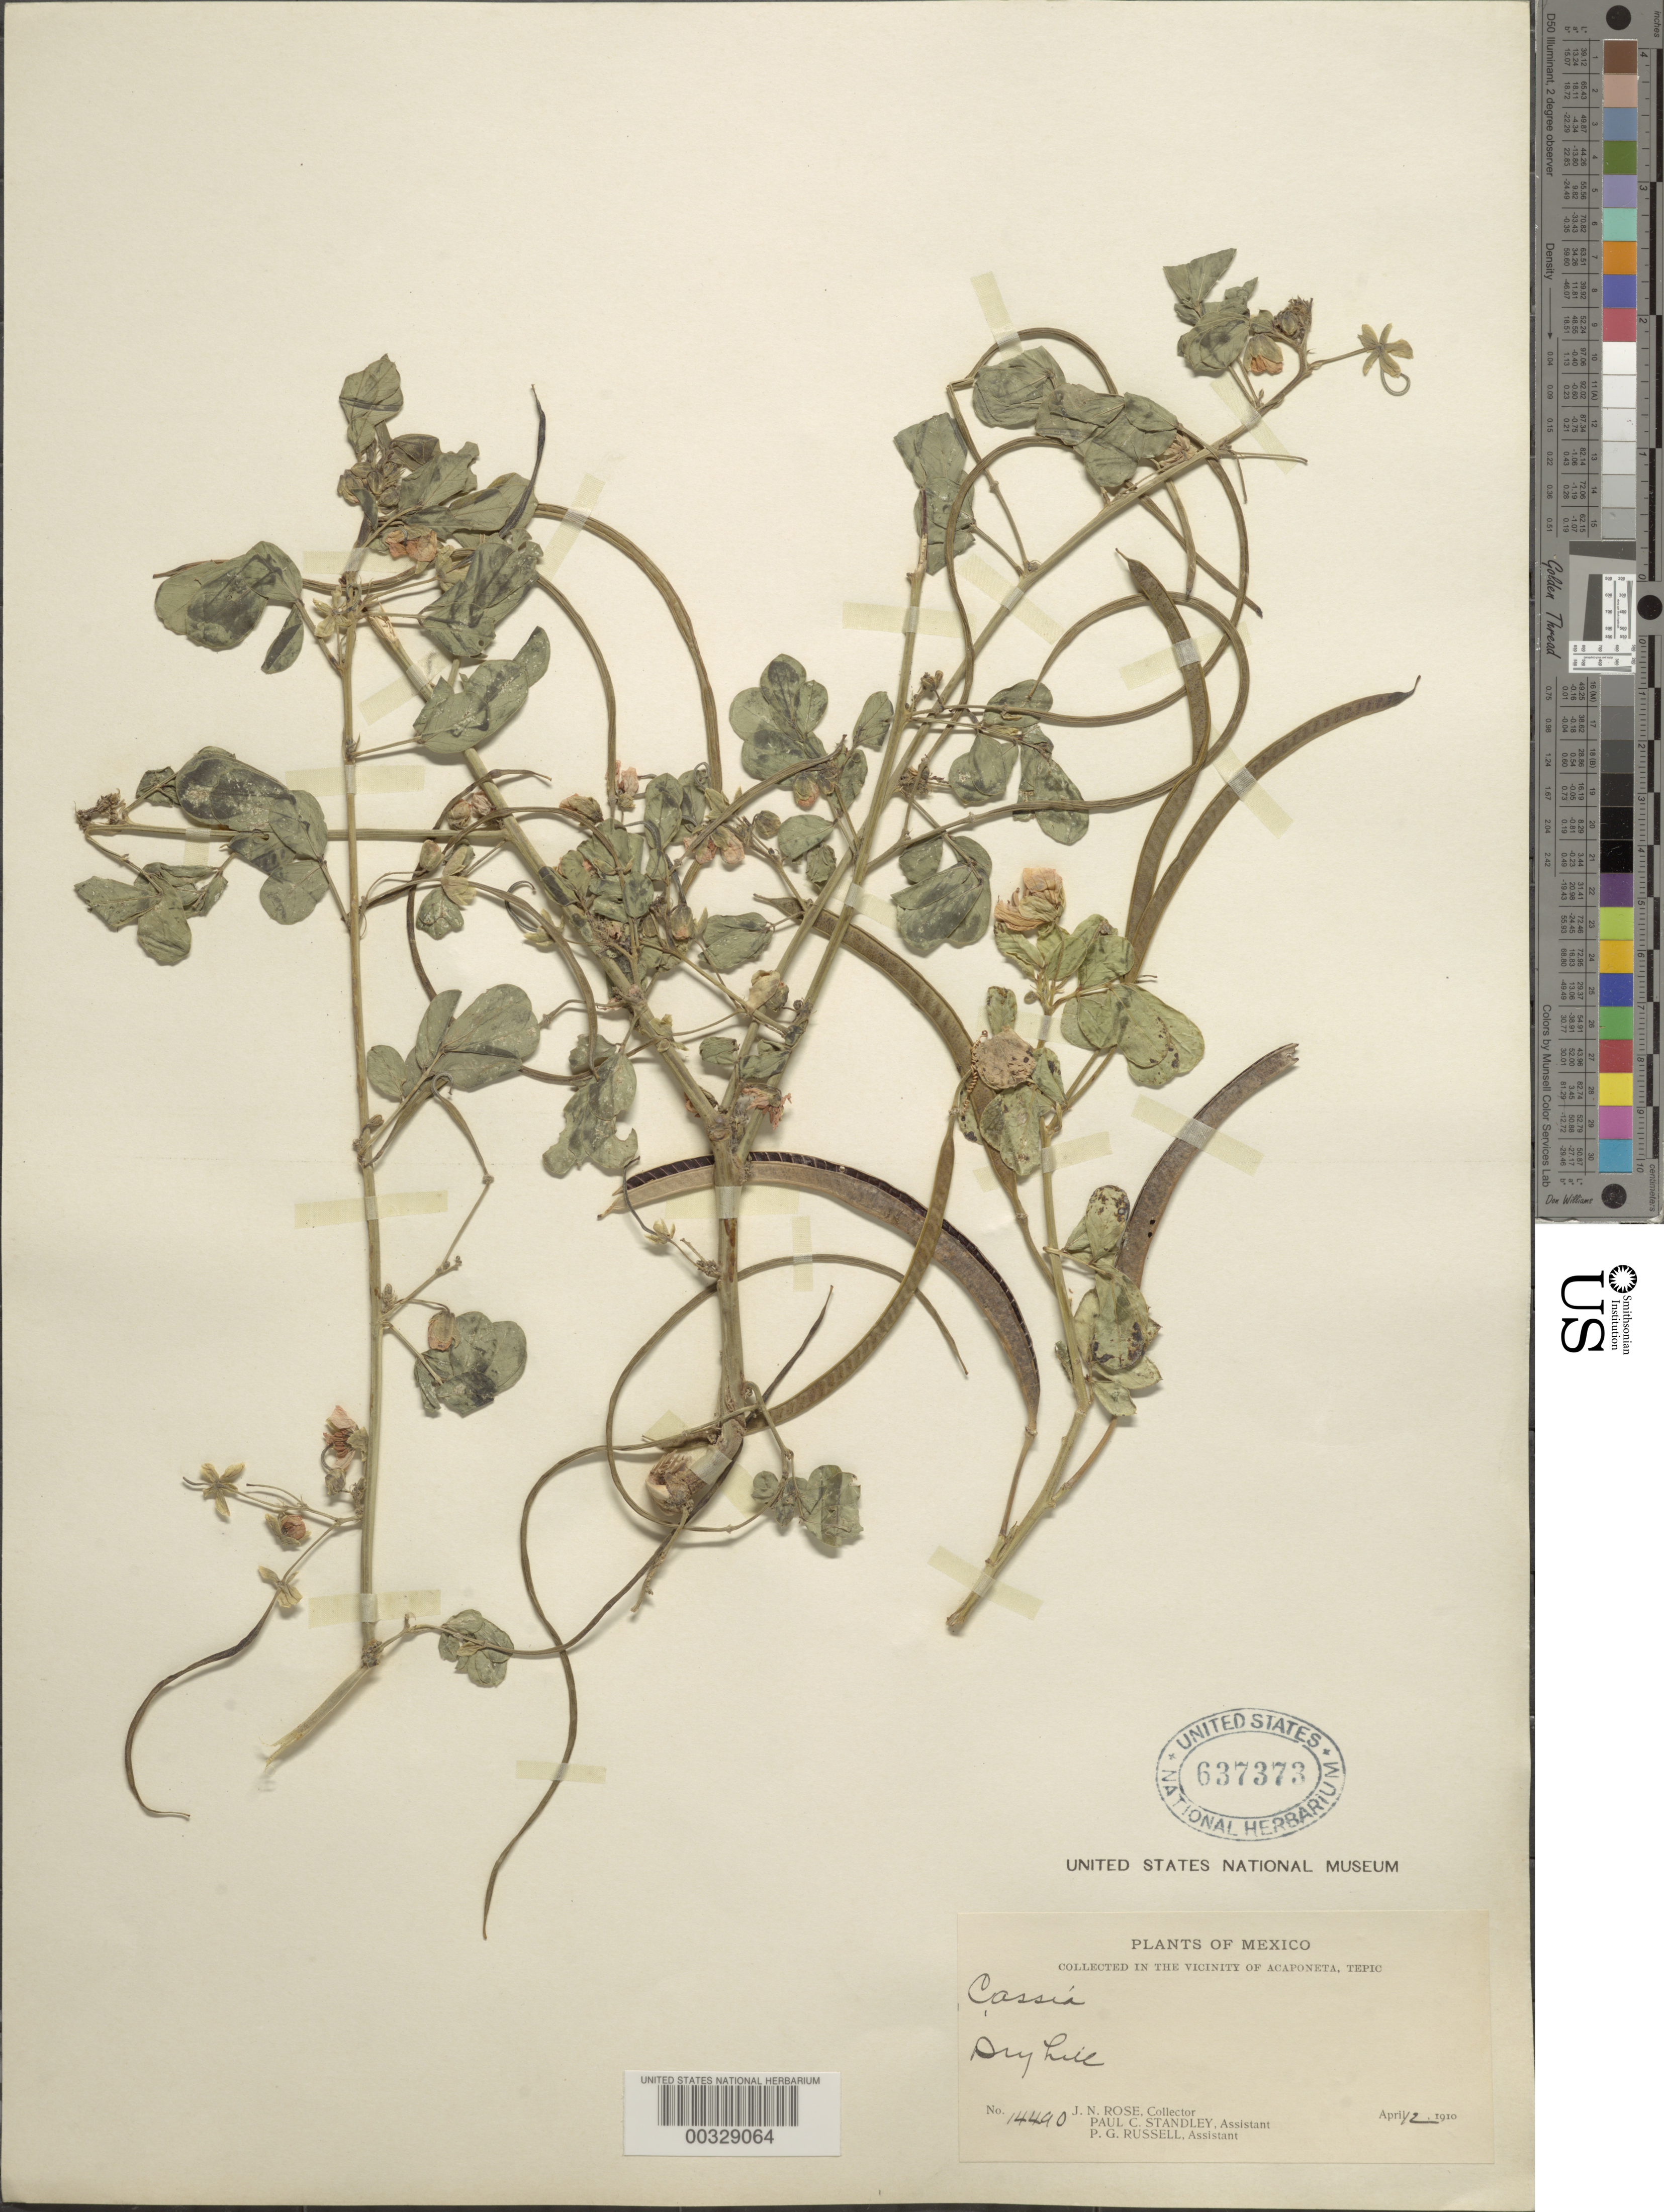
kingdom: Plantae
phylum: Tracheophyta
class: Magnoliopsida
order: Fabales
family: Fabaceae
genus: Senna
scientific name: Senna obtusifolia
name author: (L.) H.S. Irwin & Barneby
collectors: J. N. Rose, P. C. Standley & P. G. Russell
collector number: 14490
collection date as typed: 12 Apr 1910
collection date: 1910-04-12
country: Mexico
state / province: Nayarit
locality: Vicinity of Acaponeta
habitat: Dry hill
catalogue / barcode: US 637373